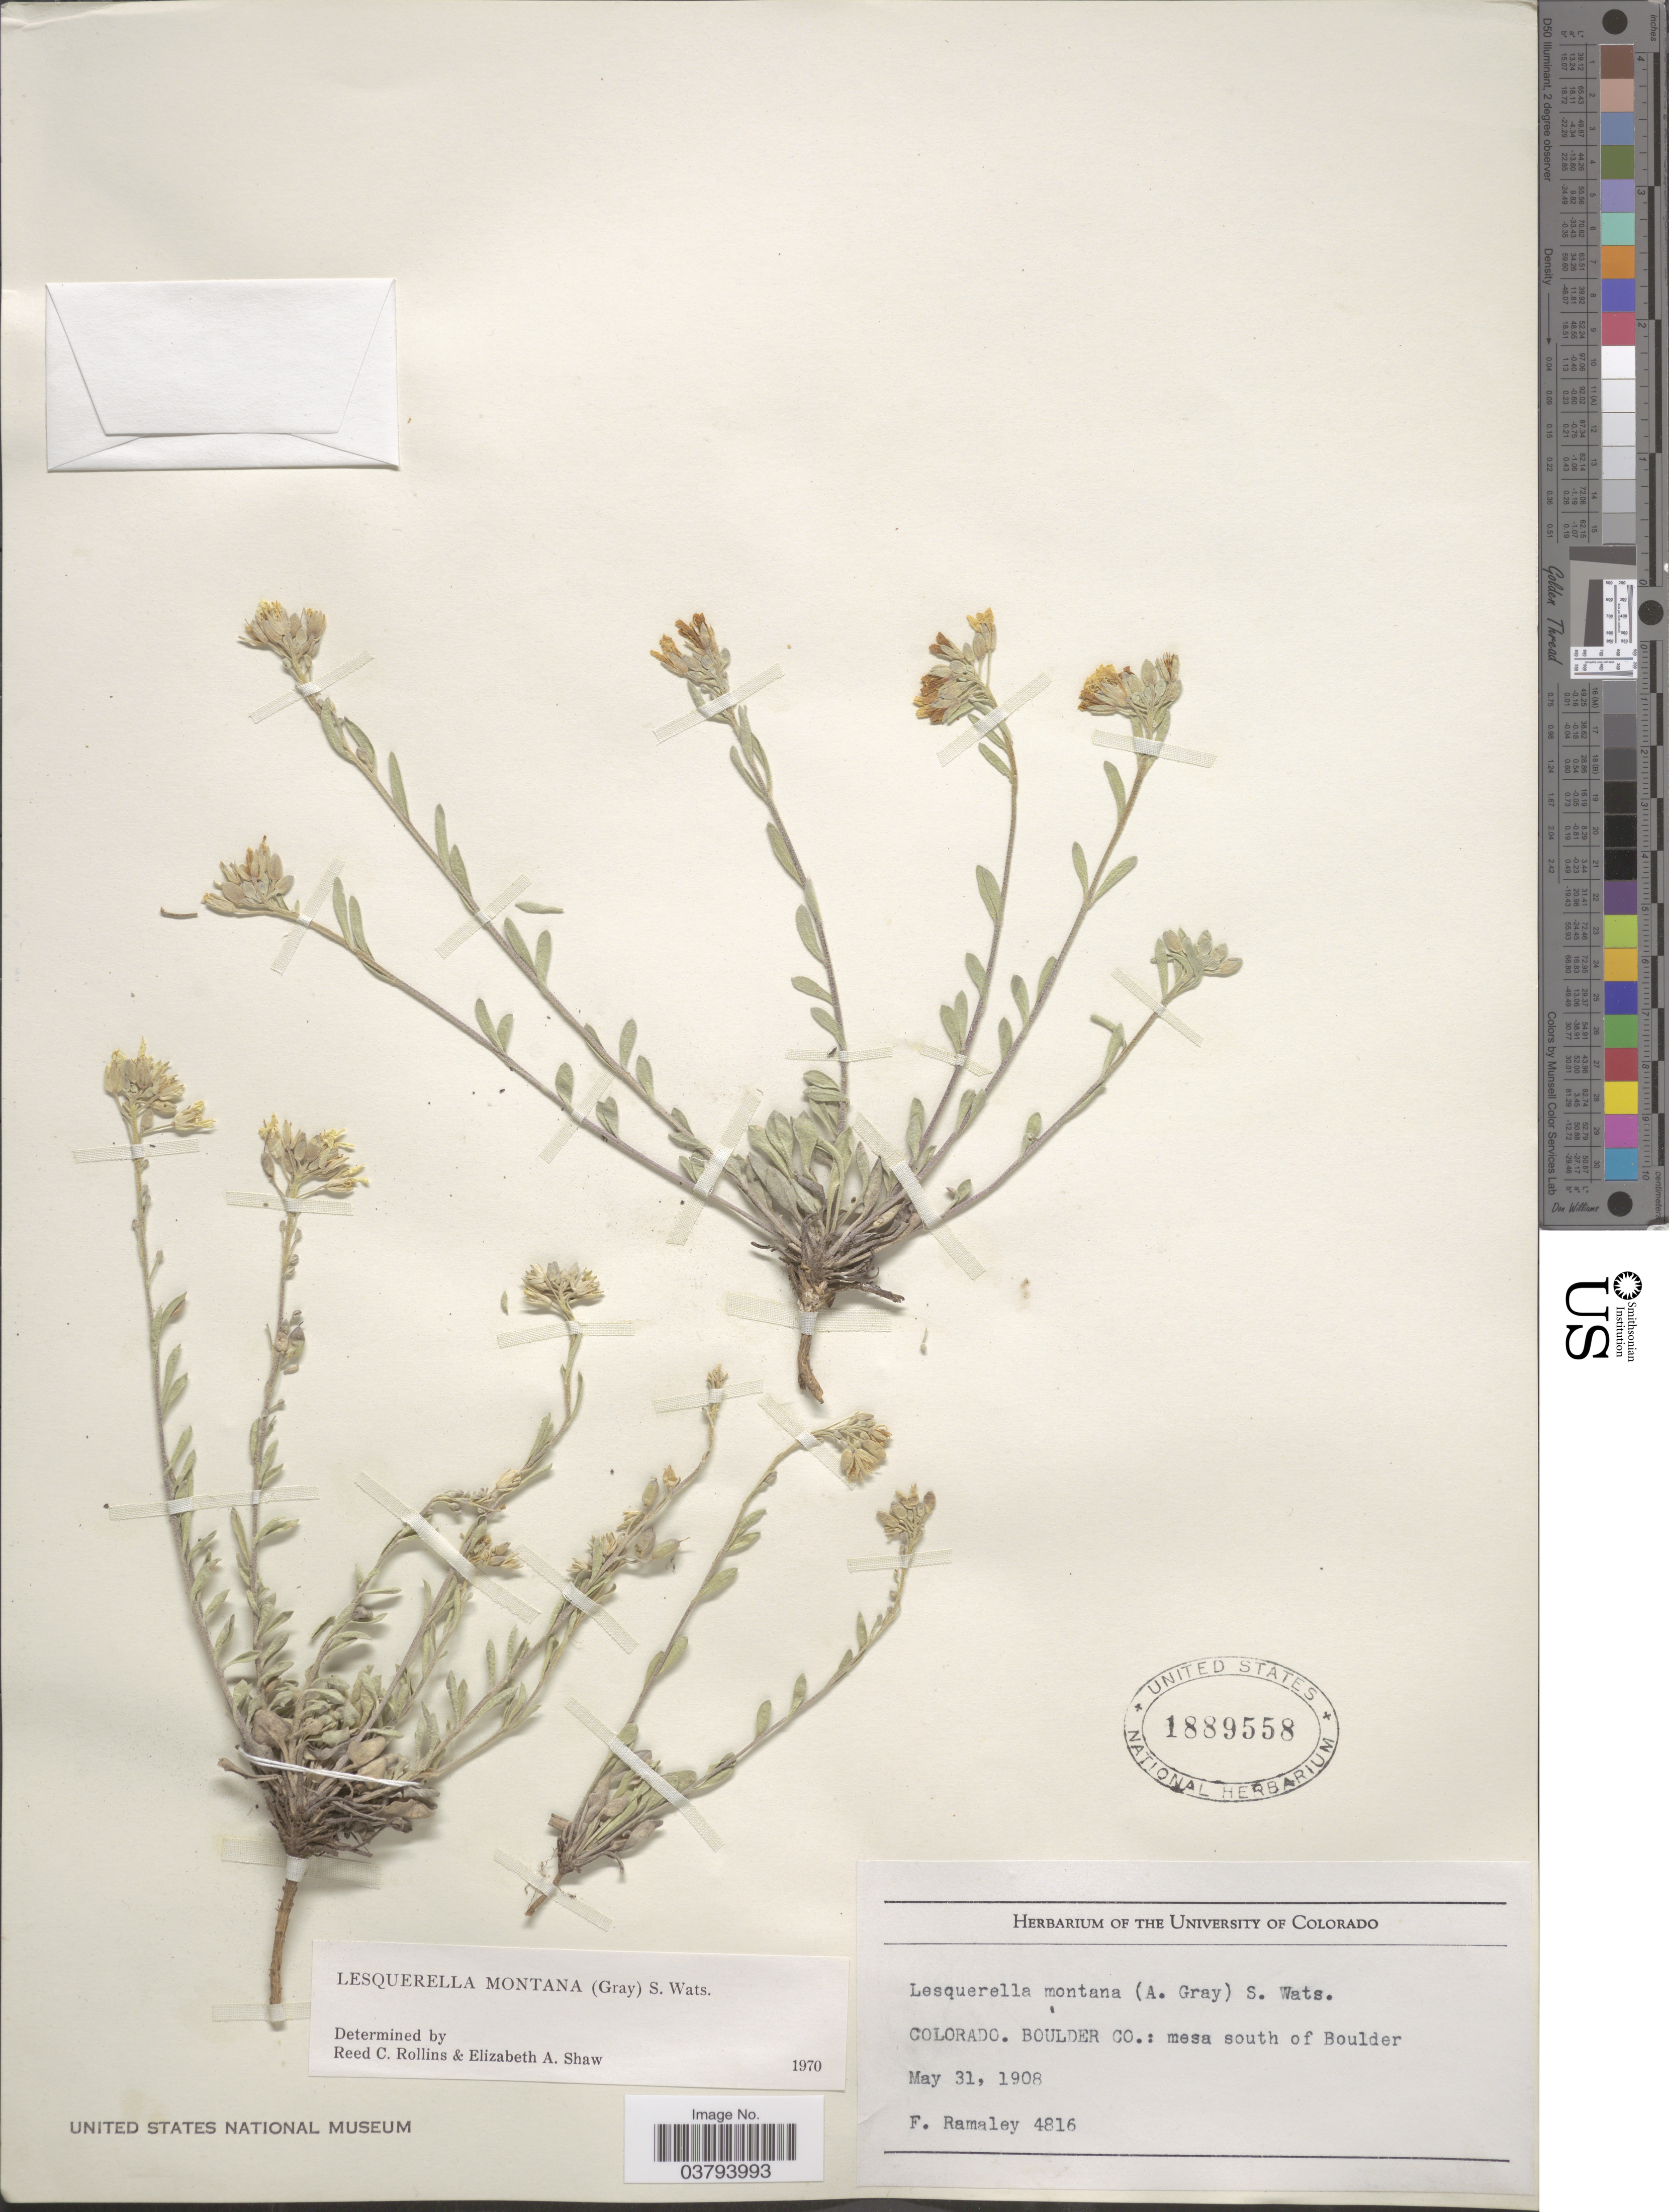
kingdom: Plantae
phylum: Tracheophyta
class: Magnoliopsida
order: Brassicales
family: Brassicaceae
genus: Lesquerella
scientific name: Lesquerella montana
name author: (A. Gray) S. Watson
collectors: F. Ramaley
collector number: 4816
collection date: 1908-05-31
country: United States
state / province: Colorado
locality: Boulder Co.: mesa south of Boulder.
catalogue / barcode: US 1889558